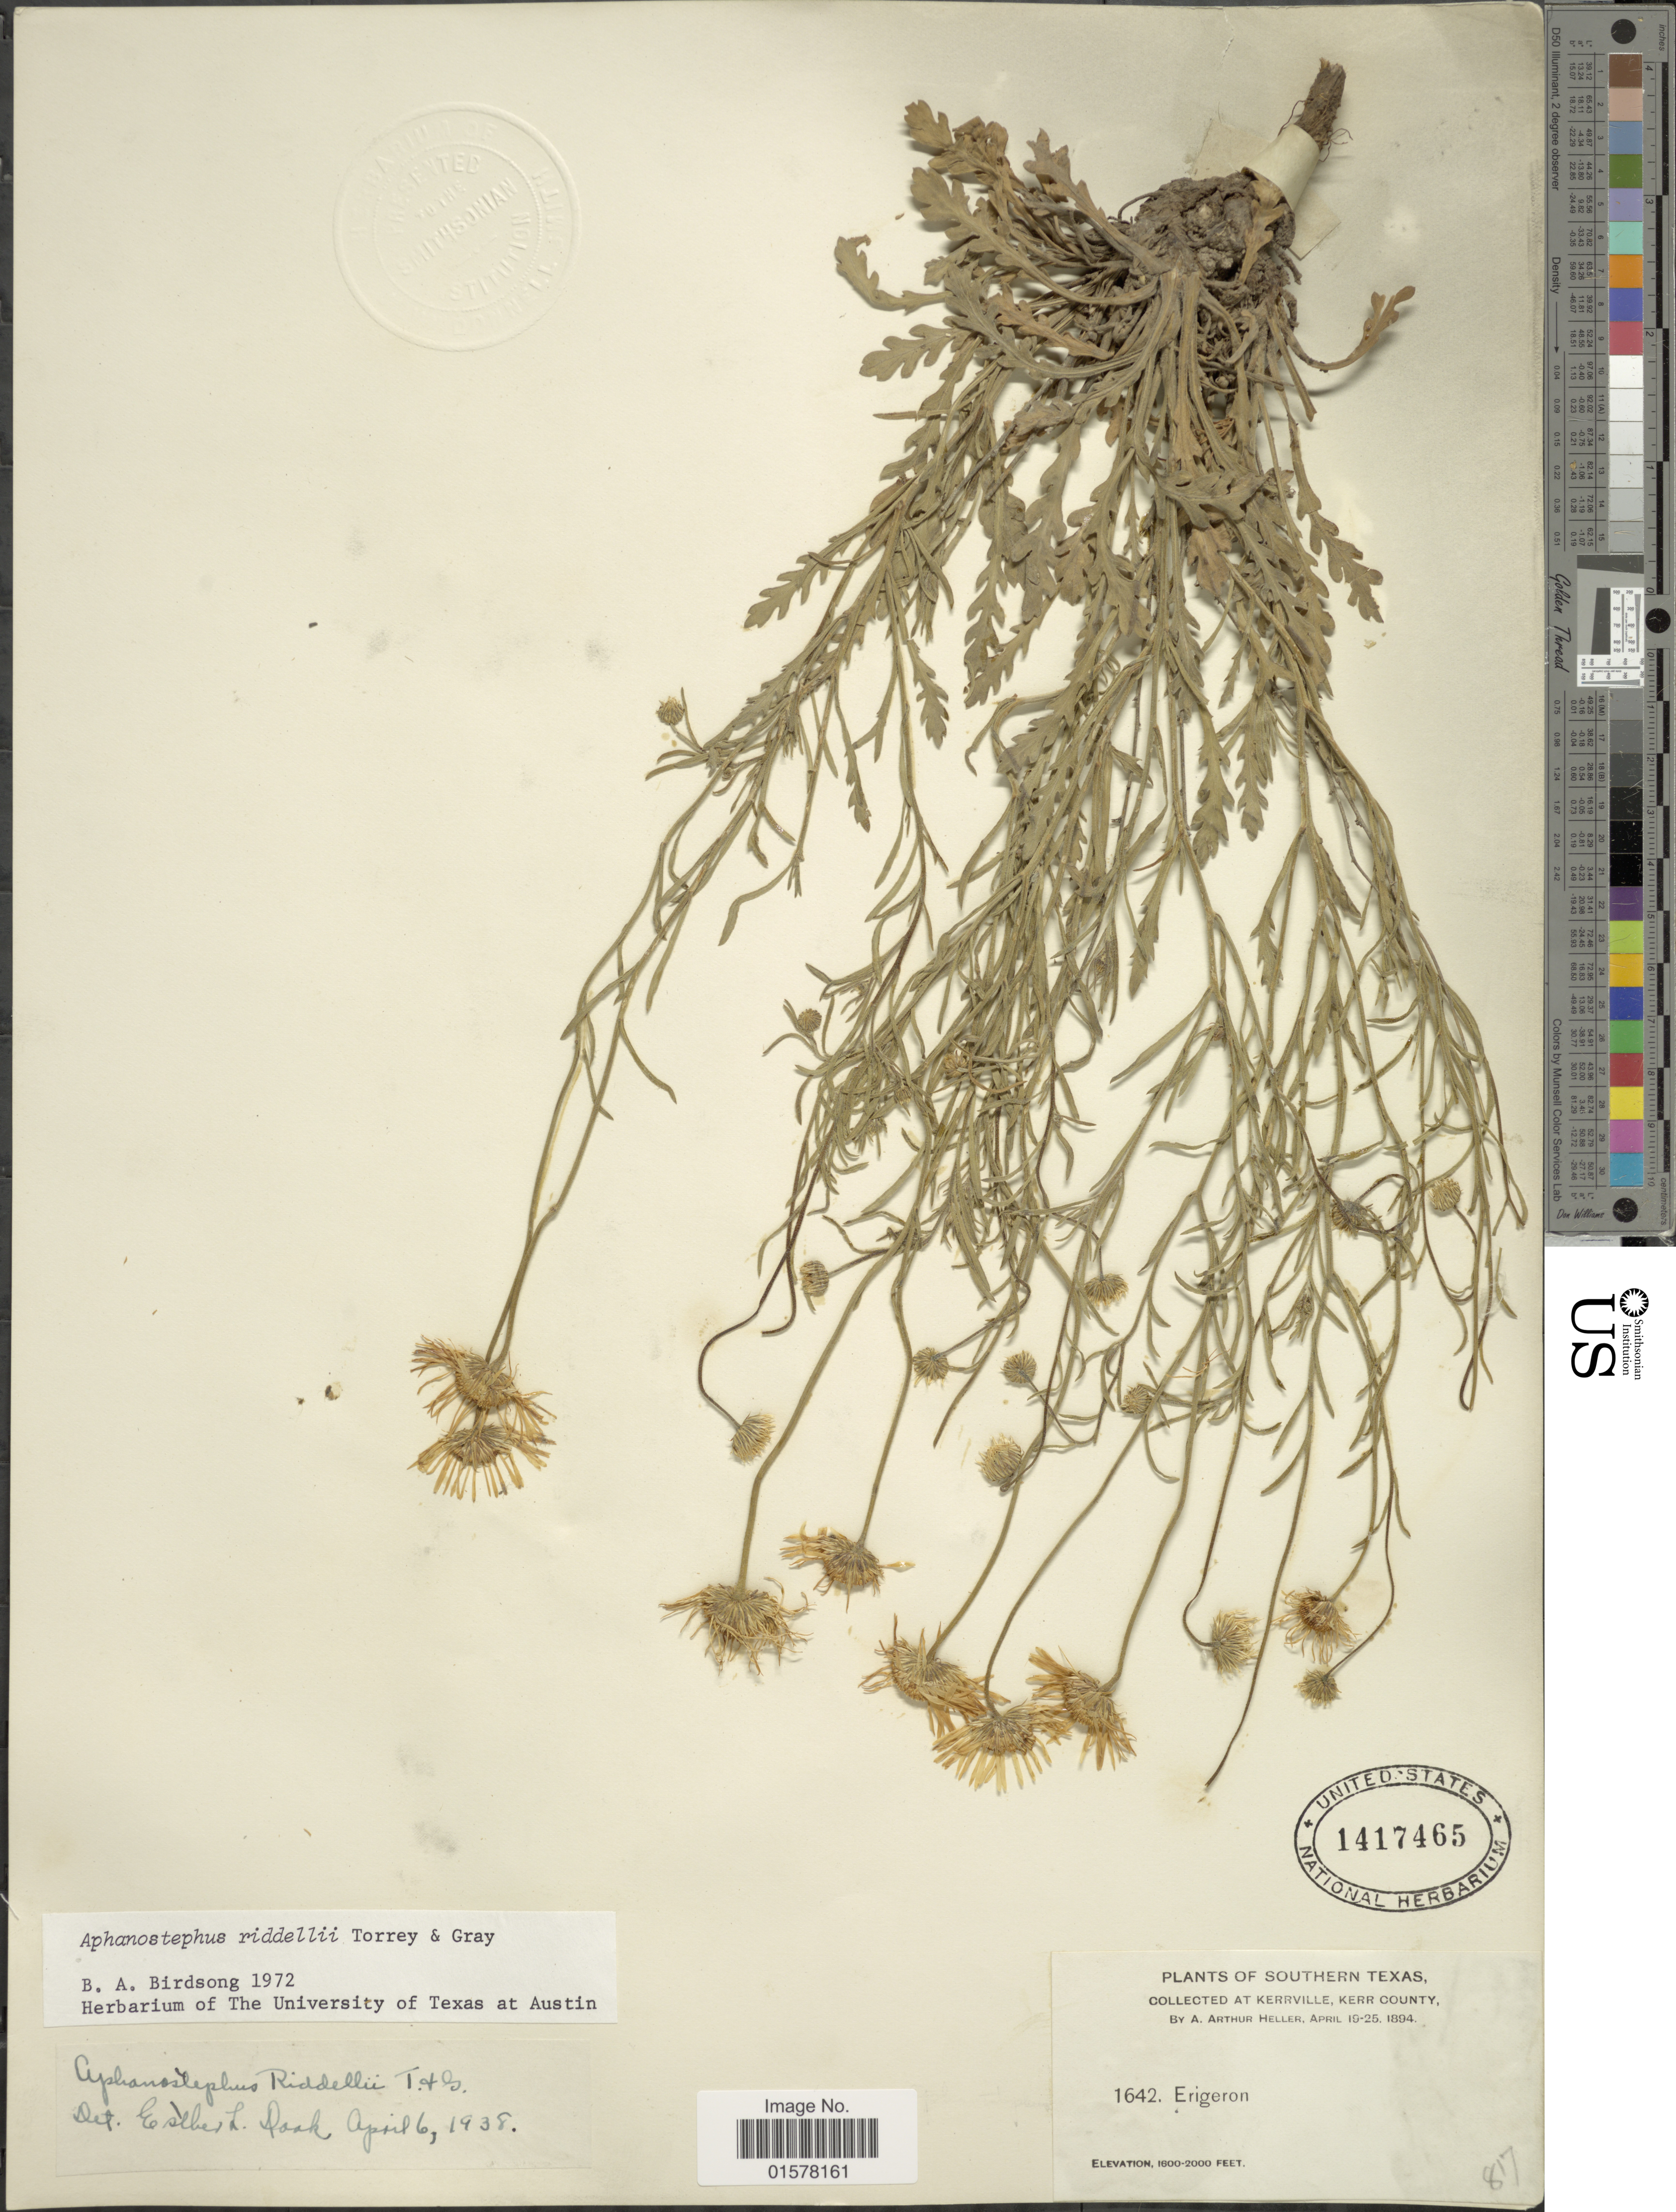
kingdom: Plantae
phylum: Tracheophyta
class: Magnoliopsida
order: Asterales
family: Asteraceae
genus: Aphanostephus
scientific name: Aphanostephus riddellii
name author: Torr. & A. Gray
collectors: A. A. Heller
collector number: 1642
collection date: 1894-04-19/1894-04-25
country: United States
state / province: Texas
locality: Southern Texas. At Kerrville, Kerr County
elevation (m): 488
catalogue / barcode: US 1417465